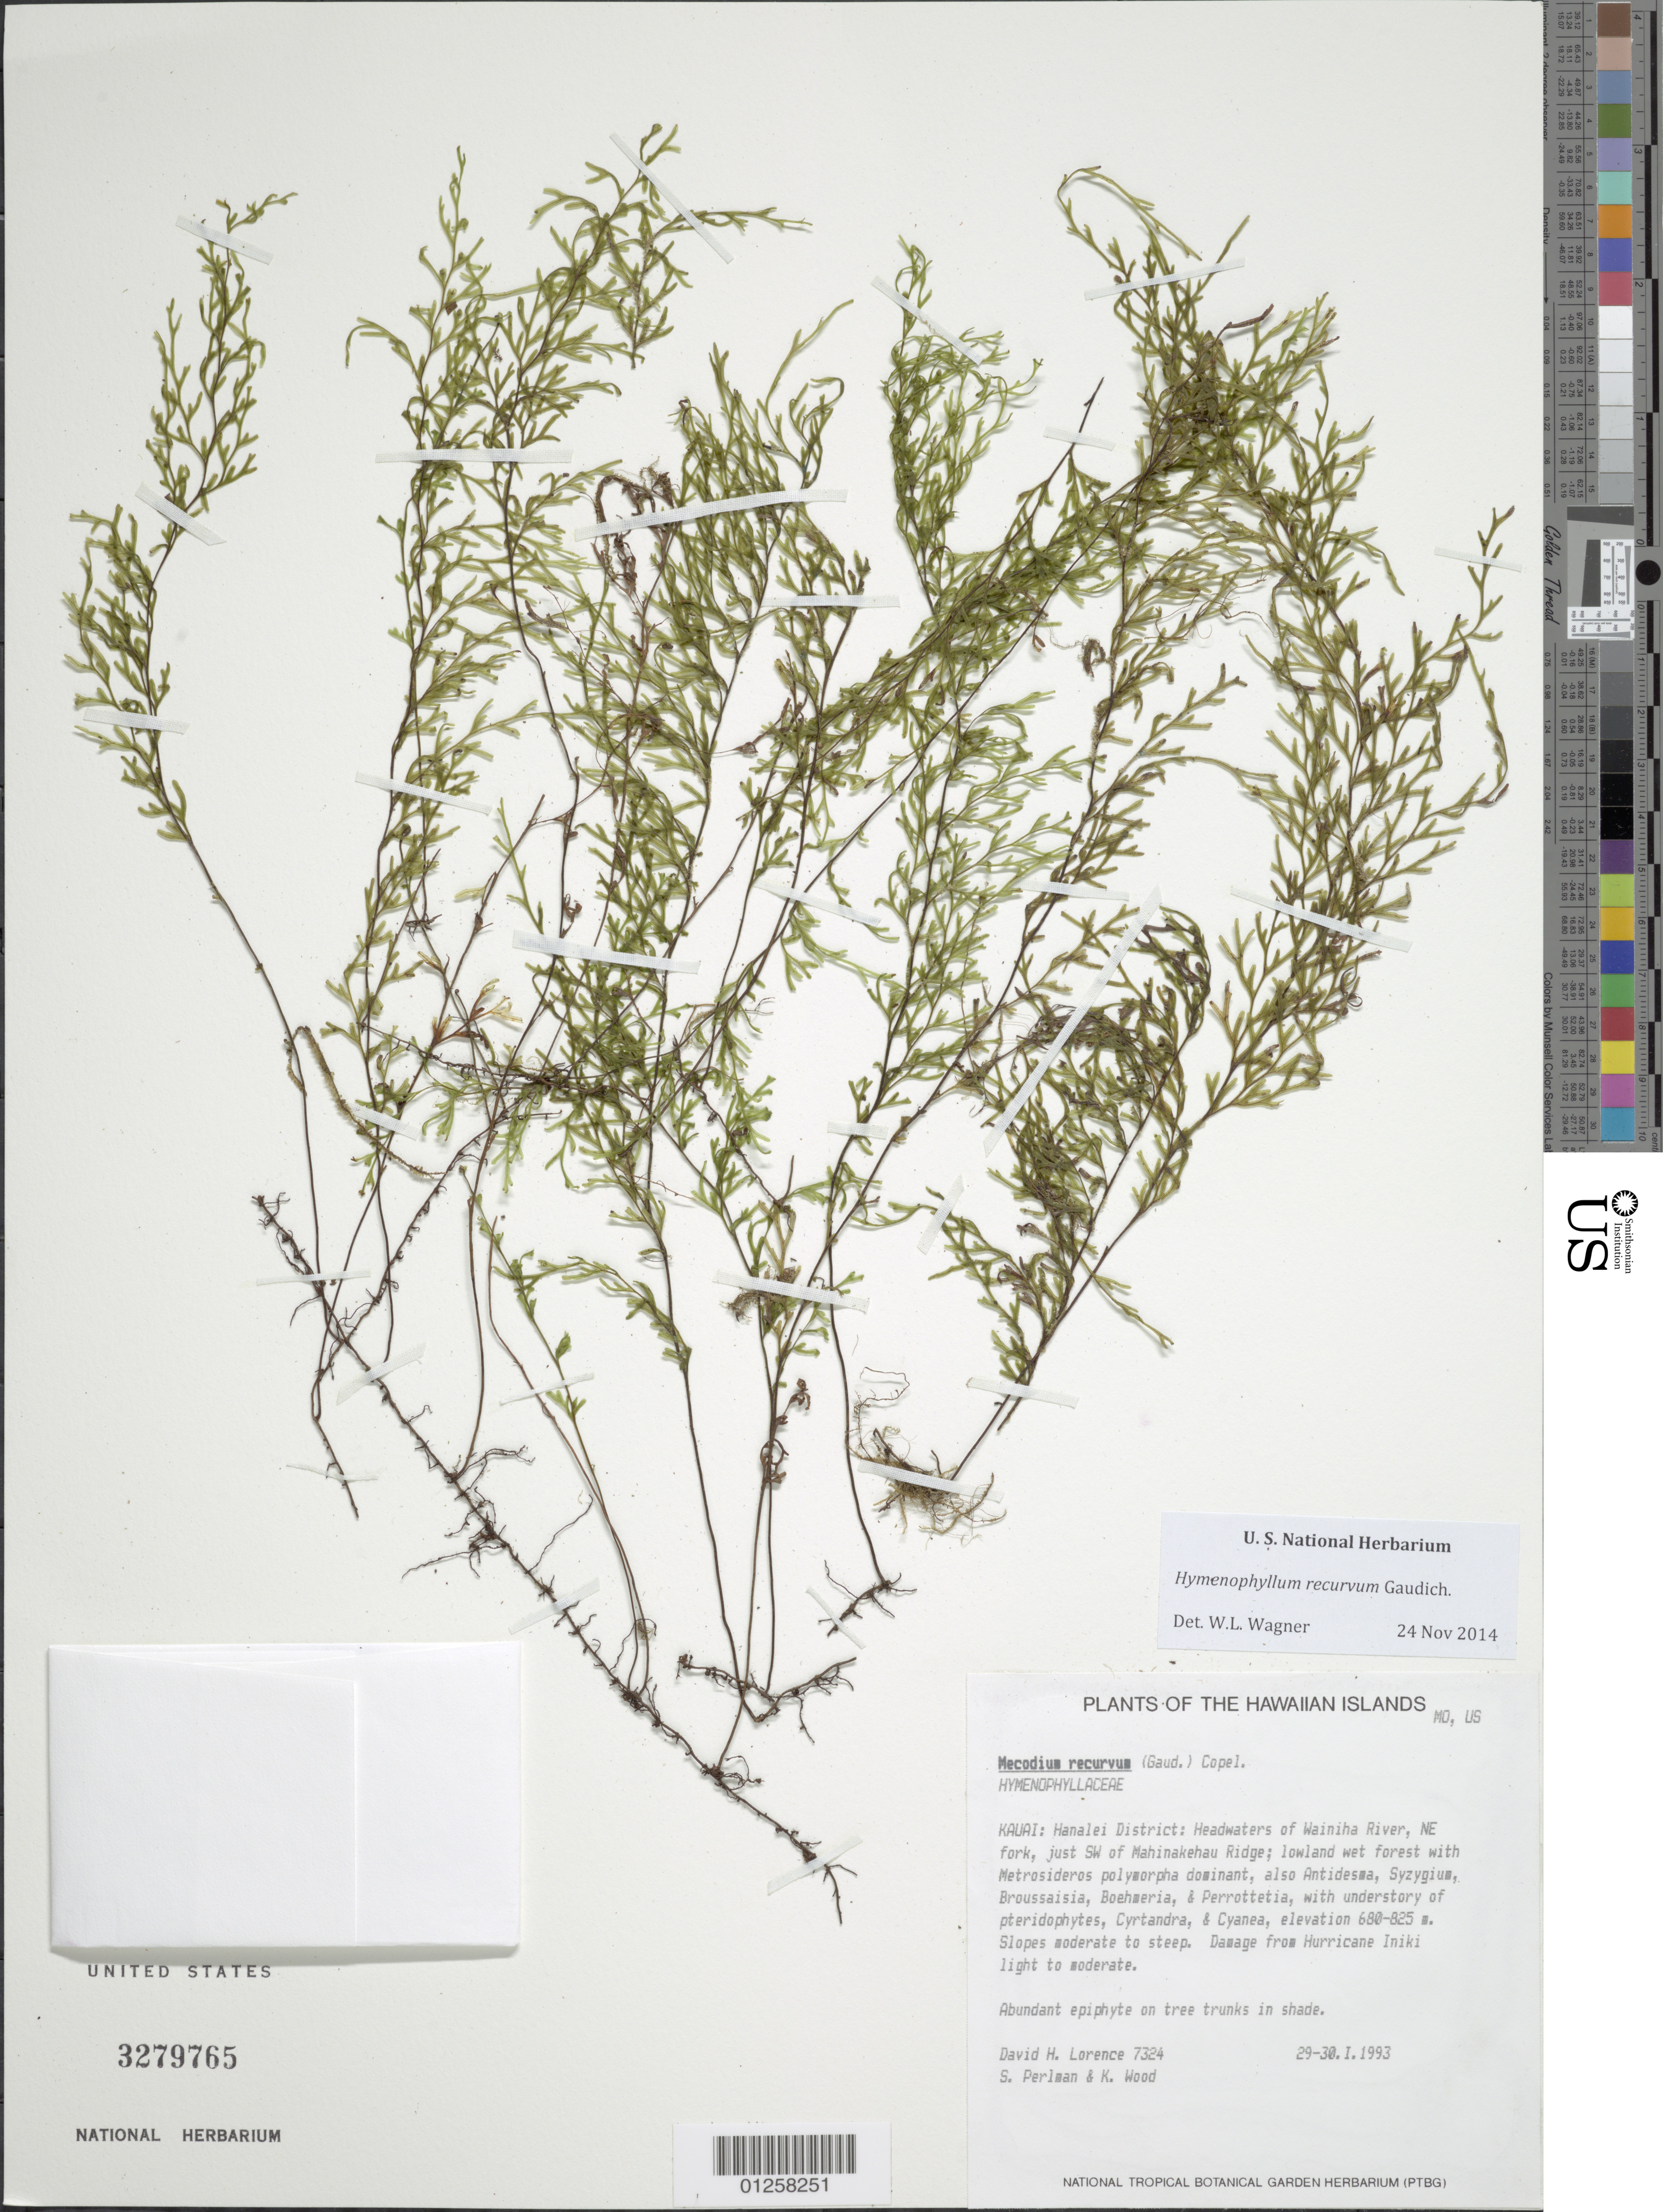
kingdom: Plantae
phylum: Tracheophyta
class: Polypodiopsida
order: Hymenophyllales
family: Hymenophyllaceae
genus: Hymenophyllum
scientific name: Hymenophyllum recurvum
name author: Gaudich.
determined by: Wagner, W. L., (BOT), Smithsonian Institution - National Museum of Natural History (UNITED STATES)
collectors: D. Lorence, S. P. Perlman & K. Wood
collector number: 7324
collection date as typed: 29 Jan 1993 to 30 Jan 1993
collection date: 1993-01-29/1993-01-30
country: United States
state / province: Hawaii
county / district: Kauai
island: Kaua'i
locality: Hanalei Dist., Hdwtrs of Wainiha River, NE fork, just SW of Mahinakehau Ridge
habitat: Lowland wet forest, in shade, on tree trunk.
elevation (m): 680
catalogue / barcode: US 3279765